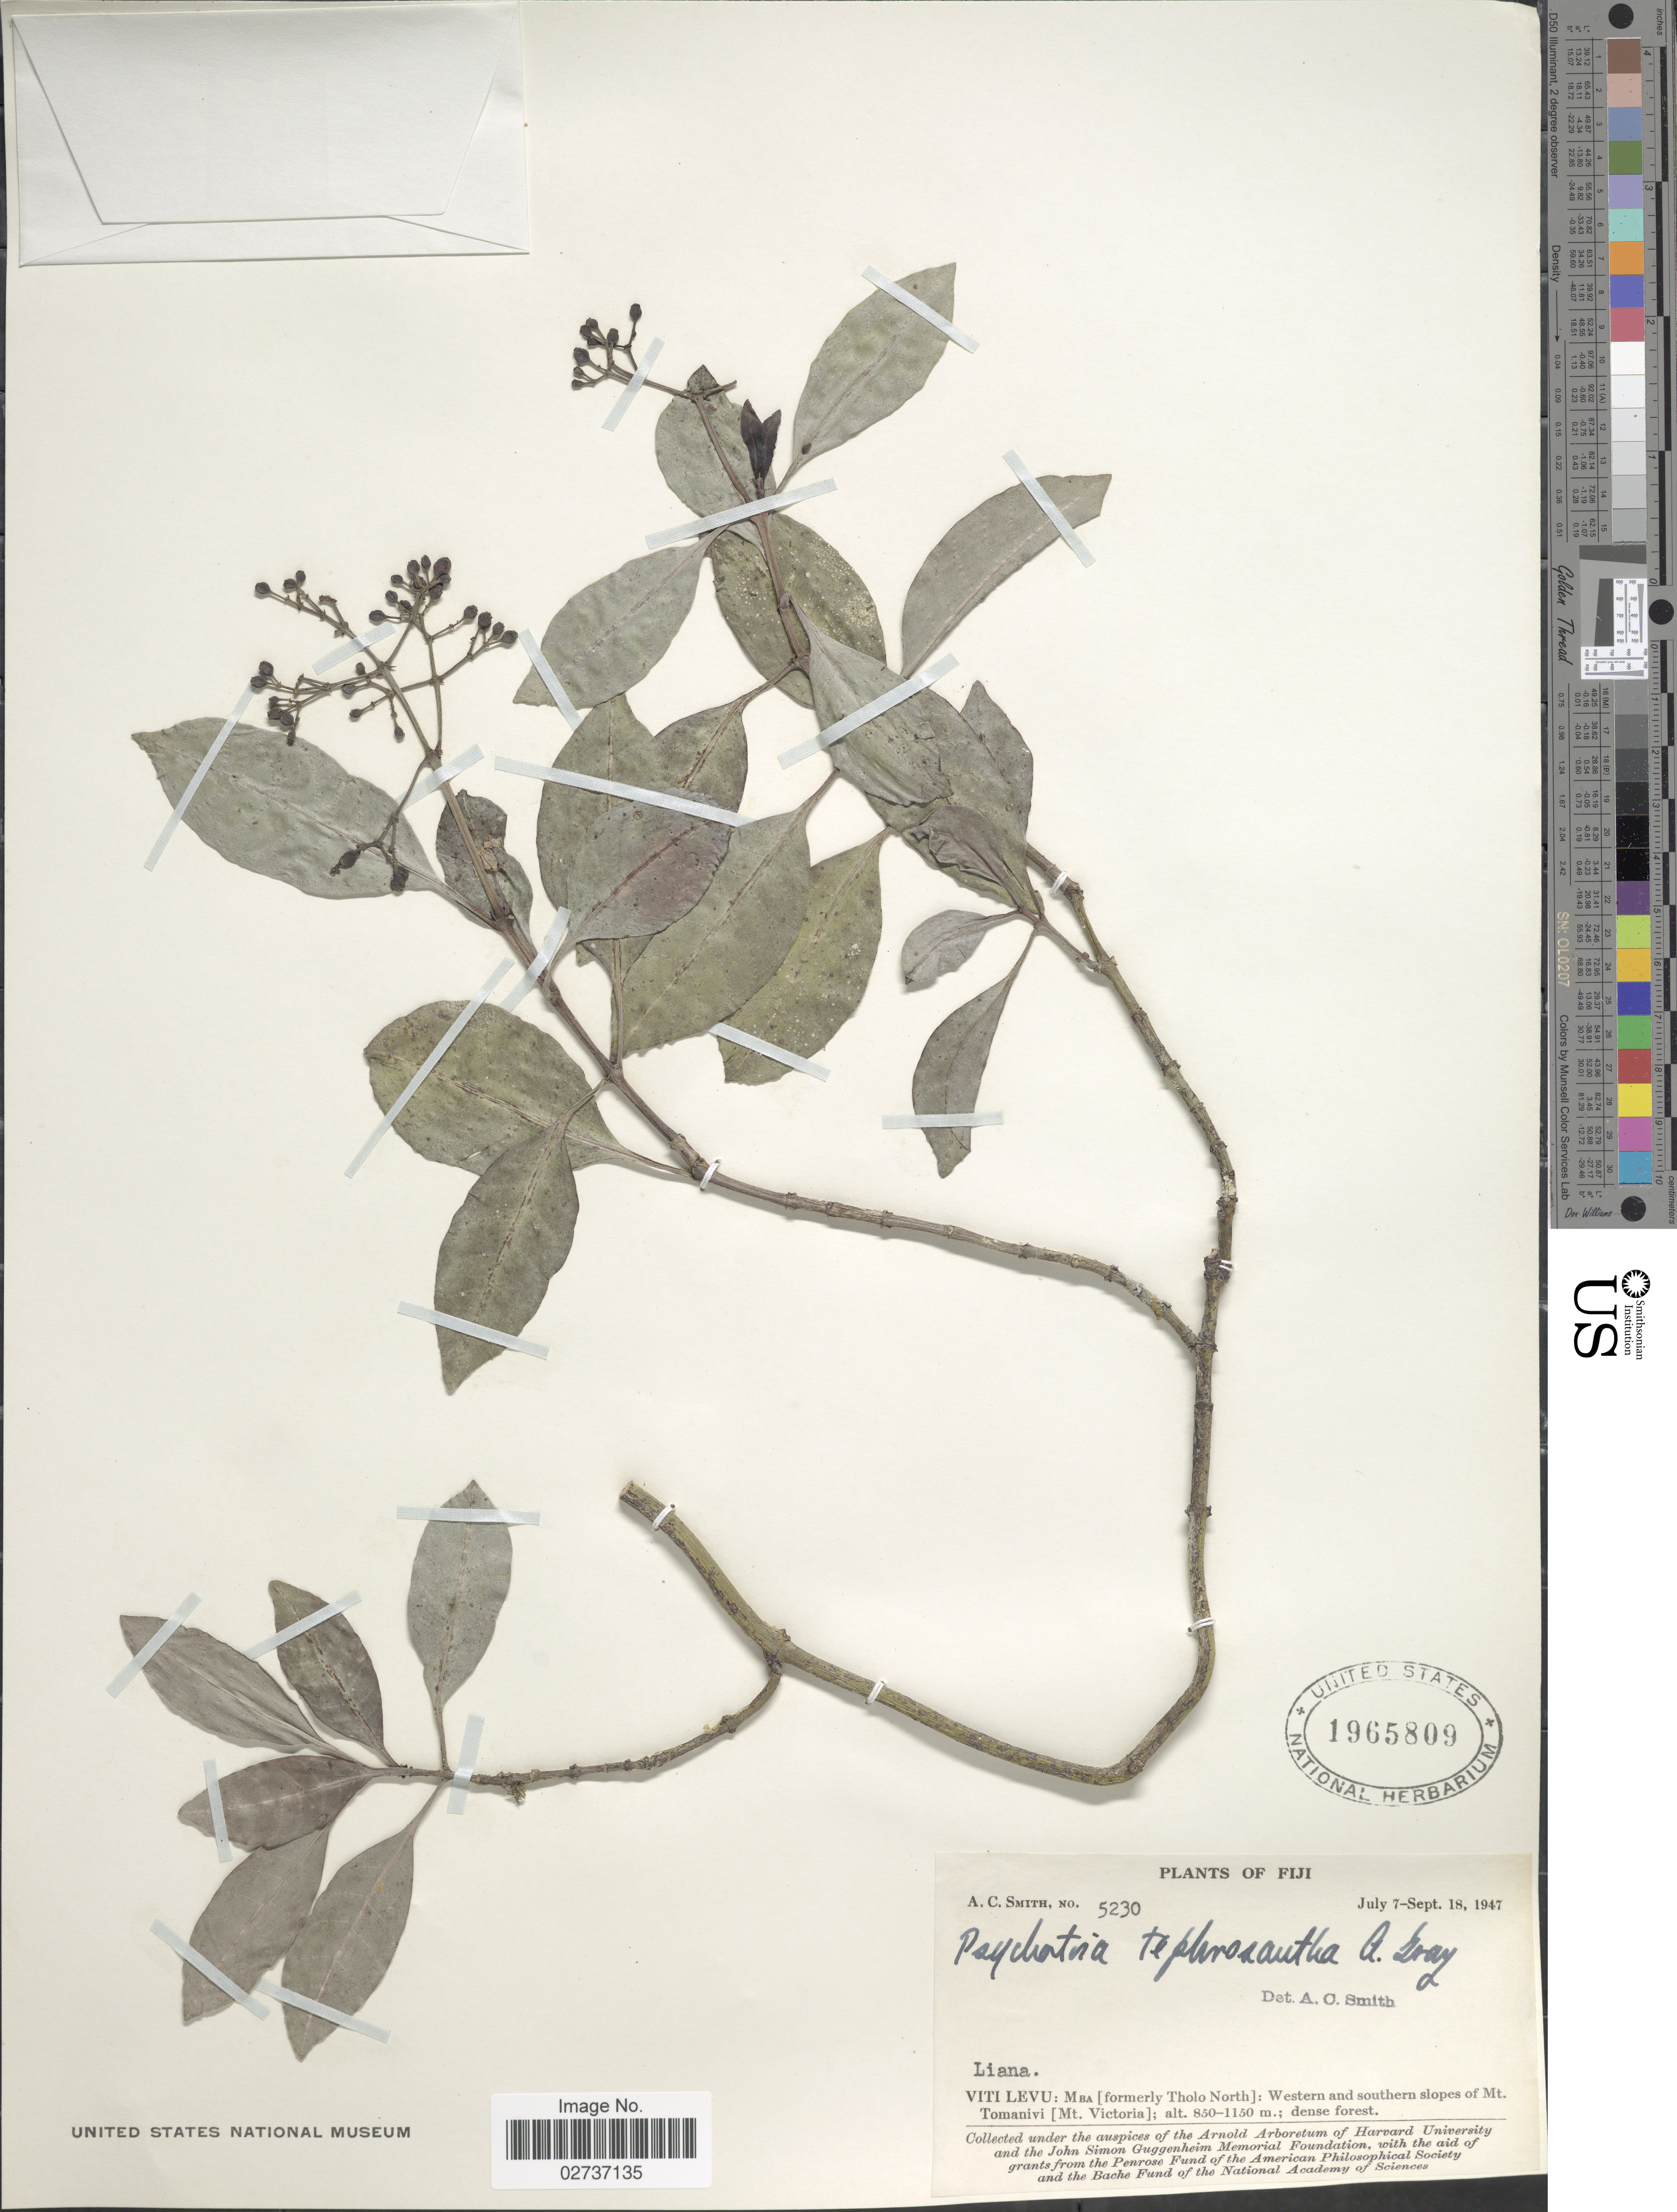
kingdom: Plantae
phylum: Tracheophyta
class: Magnoliopsida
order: Gentianales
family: Rubiaceae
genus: Psychotria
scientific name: Psychotria tephrosantha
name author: A. Gray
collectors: A. C. Smith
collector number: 5230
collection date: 1947-07-07/1947-09-18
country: Fiji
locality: Viti Levu: Mba (formerly Tholo North): Western and southern slopes of Mt. Tomanivi (Mt. Victoria)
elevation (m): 850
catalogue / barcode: US 1965809